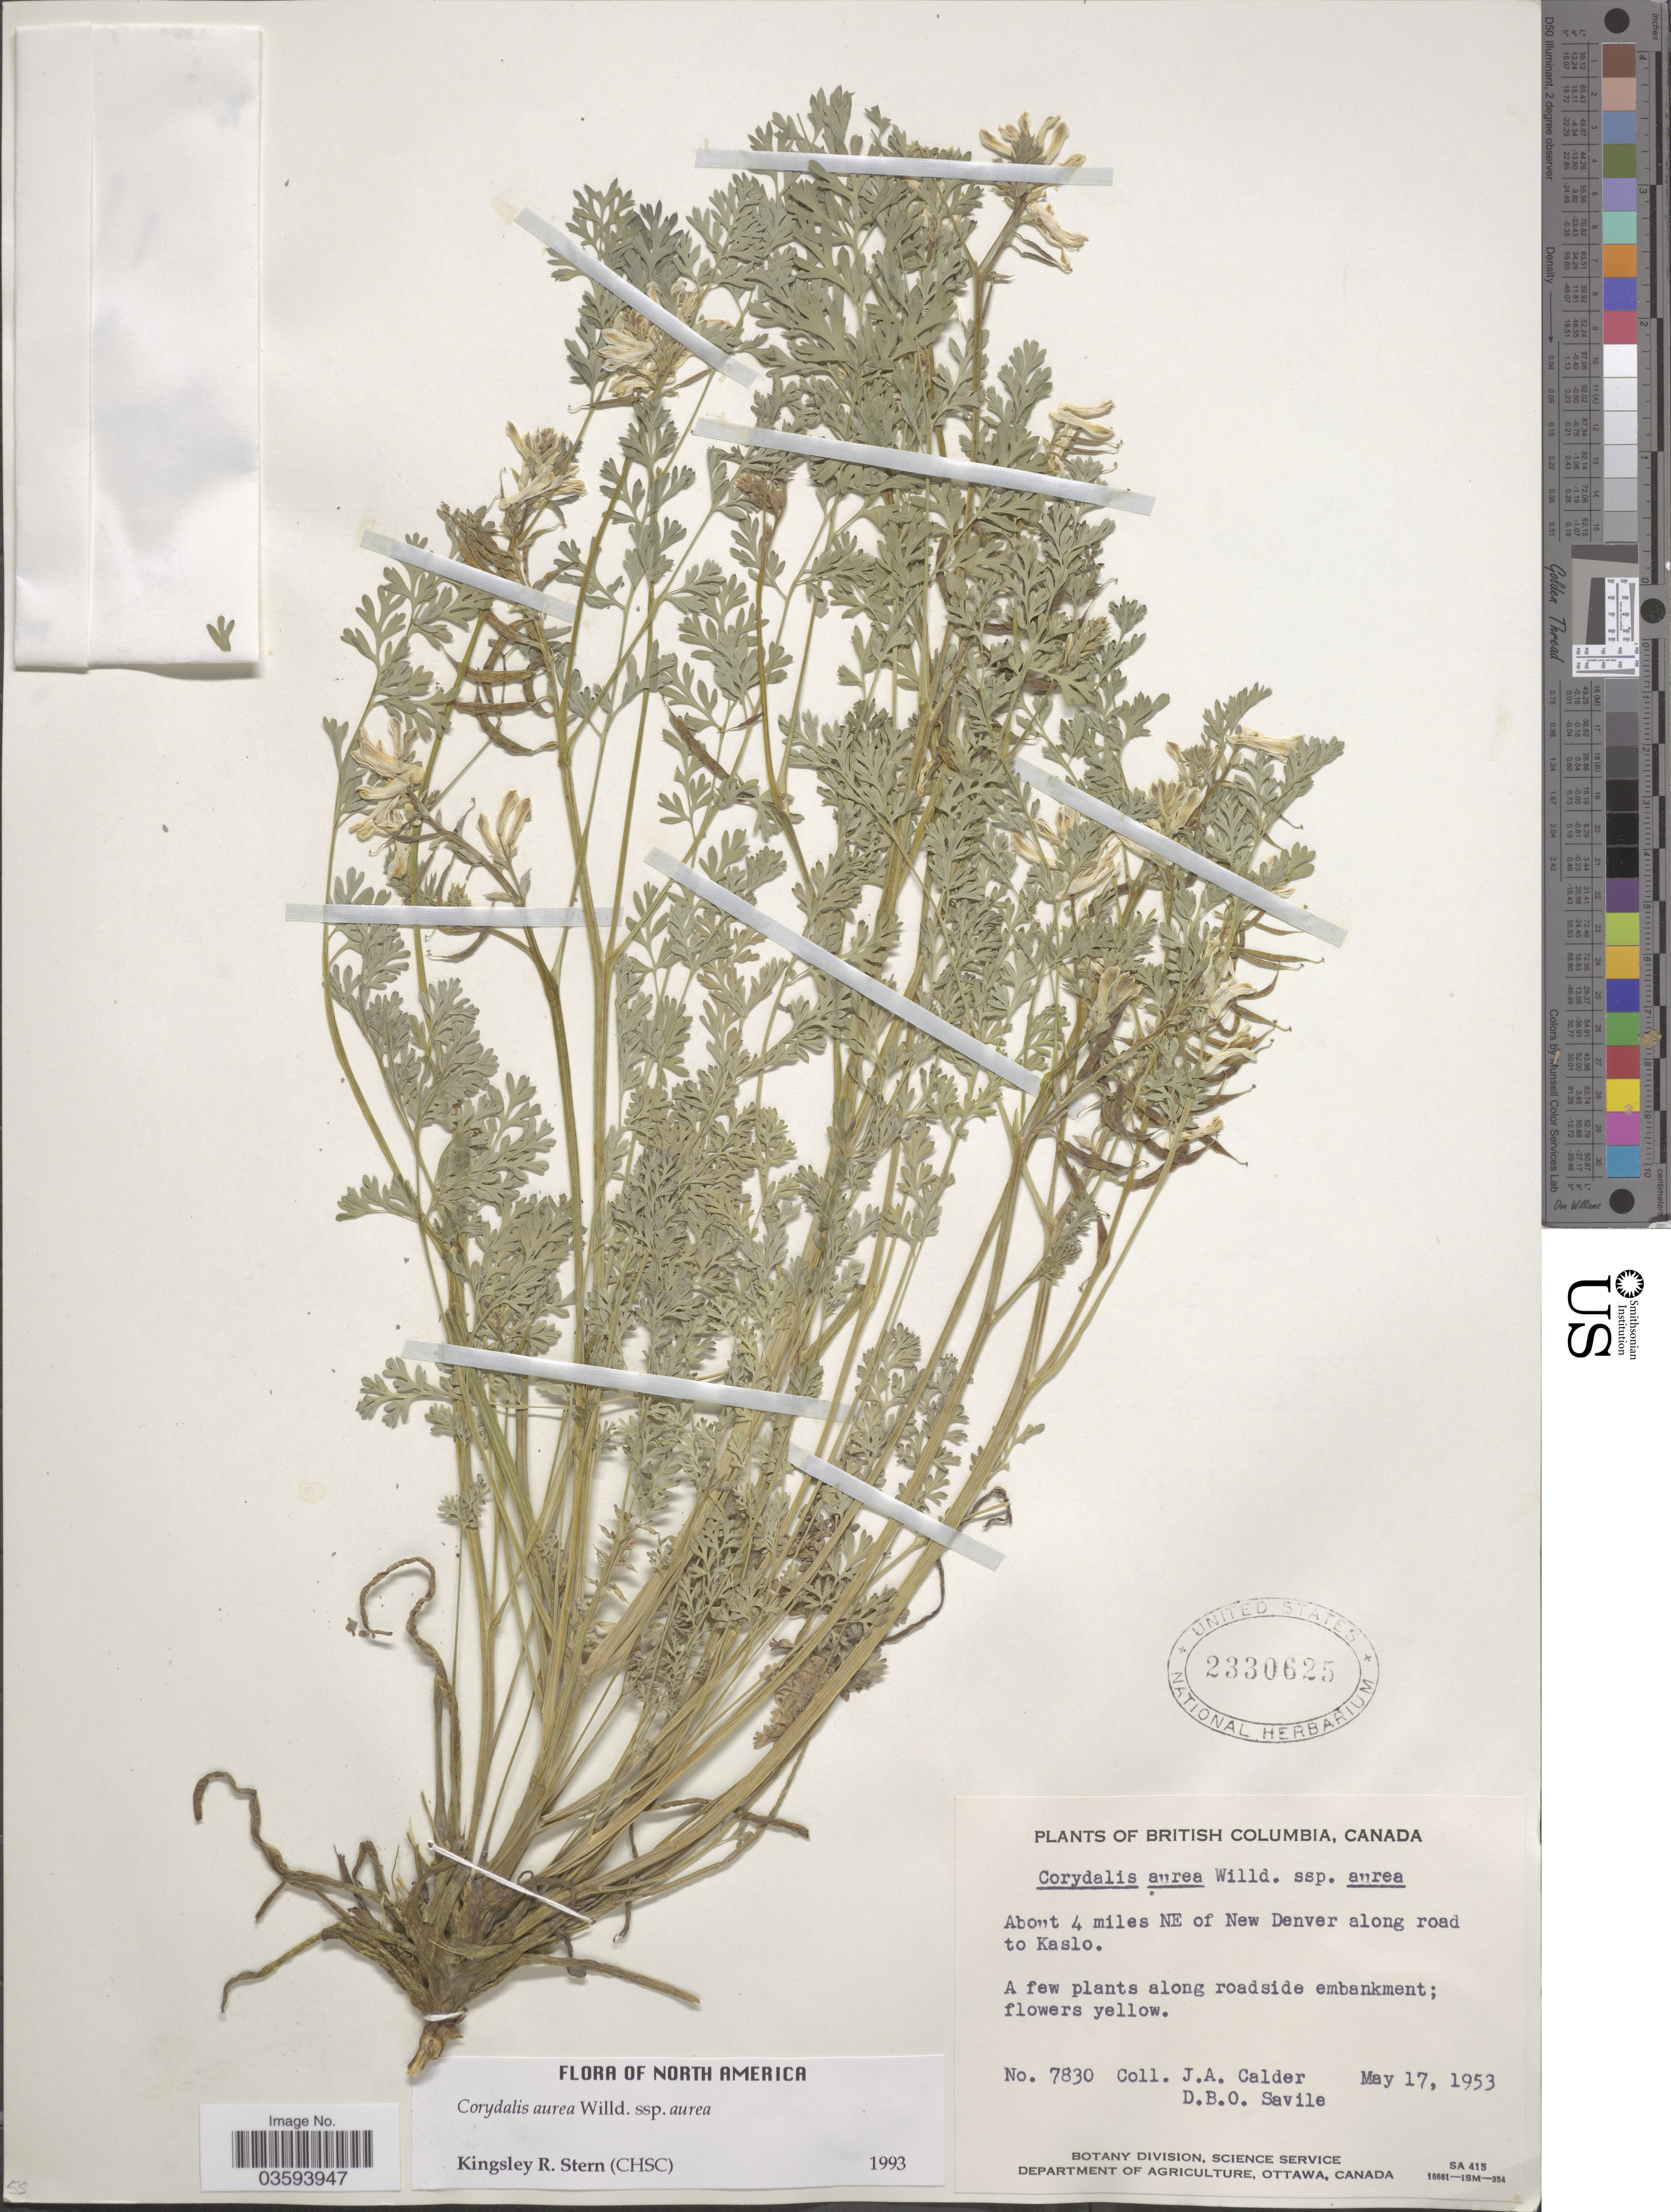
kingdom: Plantae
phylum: Tracheophyta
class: Magnoliopsida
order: Ranunculales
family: Papaveraceae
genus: Corydalis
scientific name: Corydalis aurea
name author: Willd.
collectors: J. A. Calder & D. Savile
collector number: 7830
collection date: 1953-05-17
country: Canada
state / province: British Columbia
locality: About 4 miles NE of New Denver along road to Kaslo.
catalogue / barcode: US 2330625